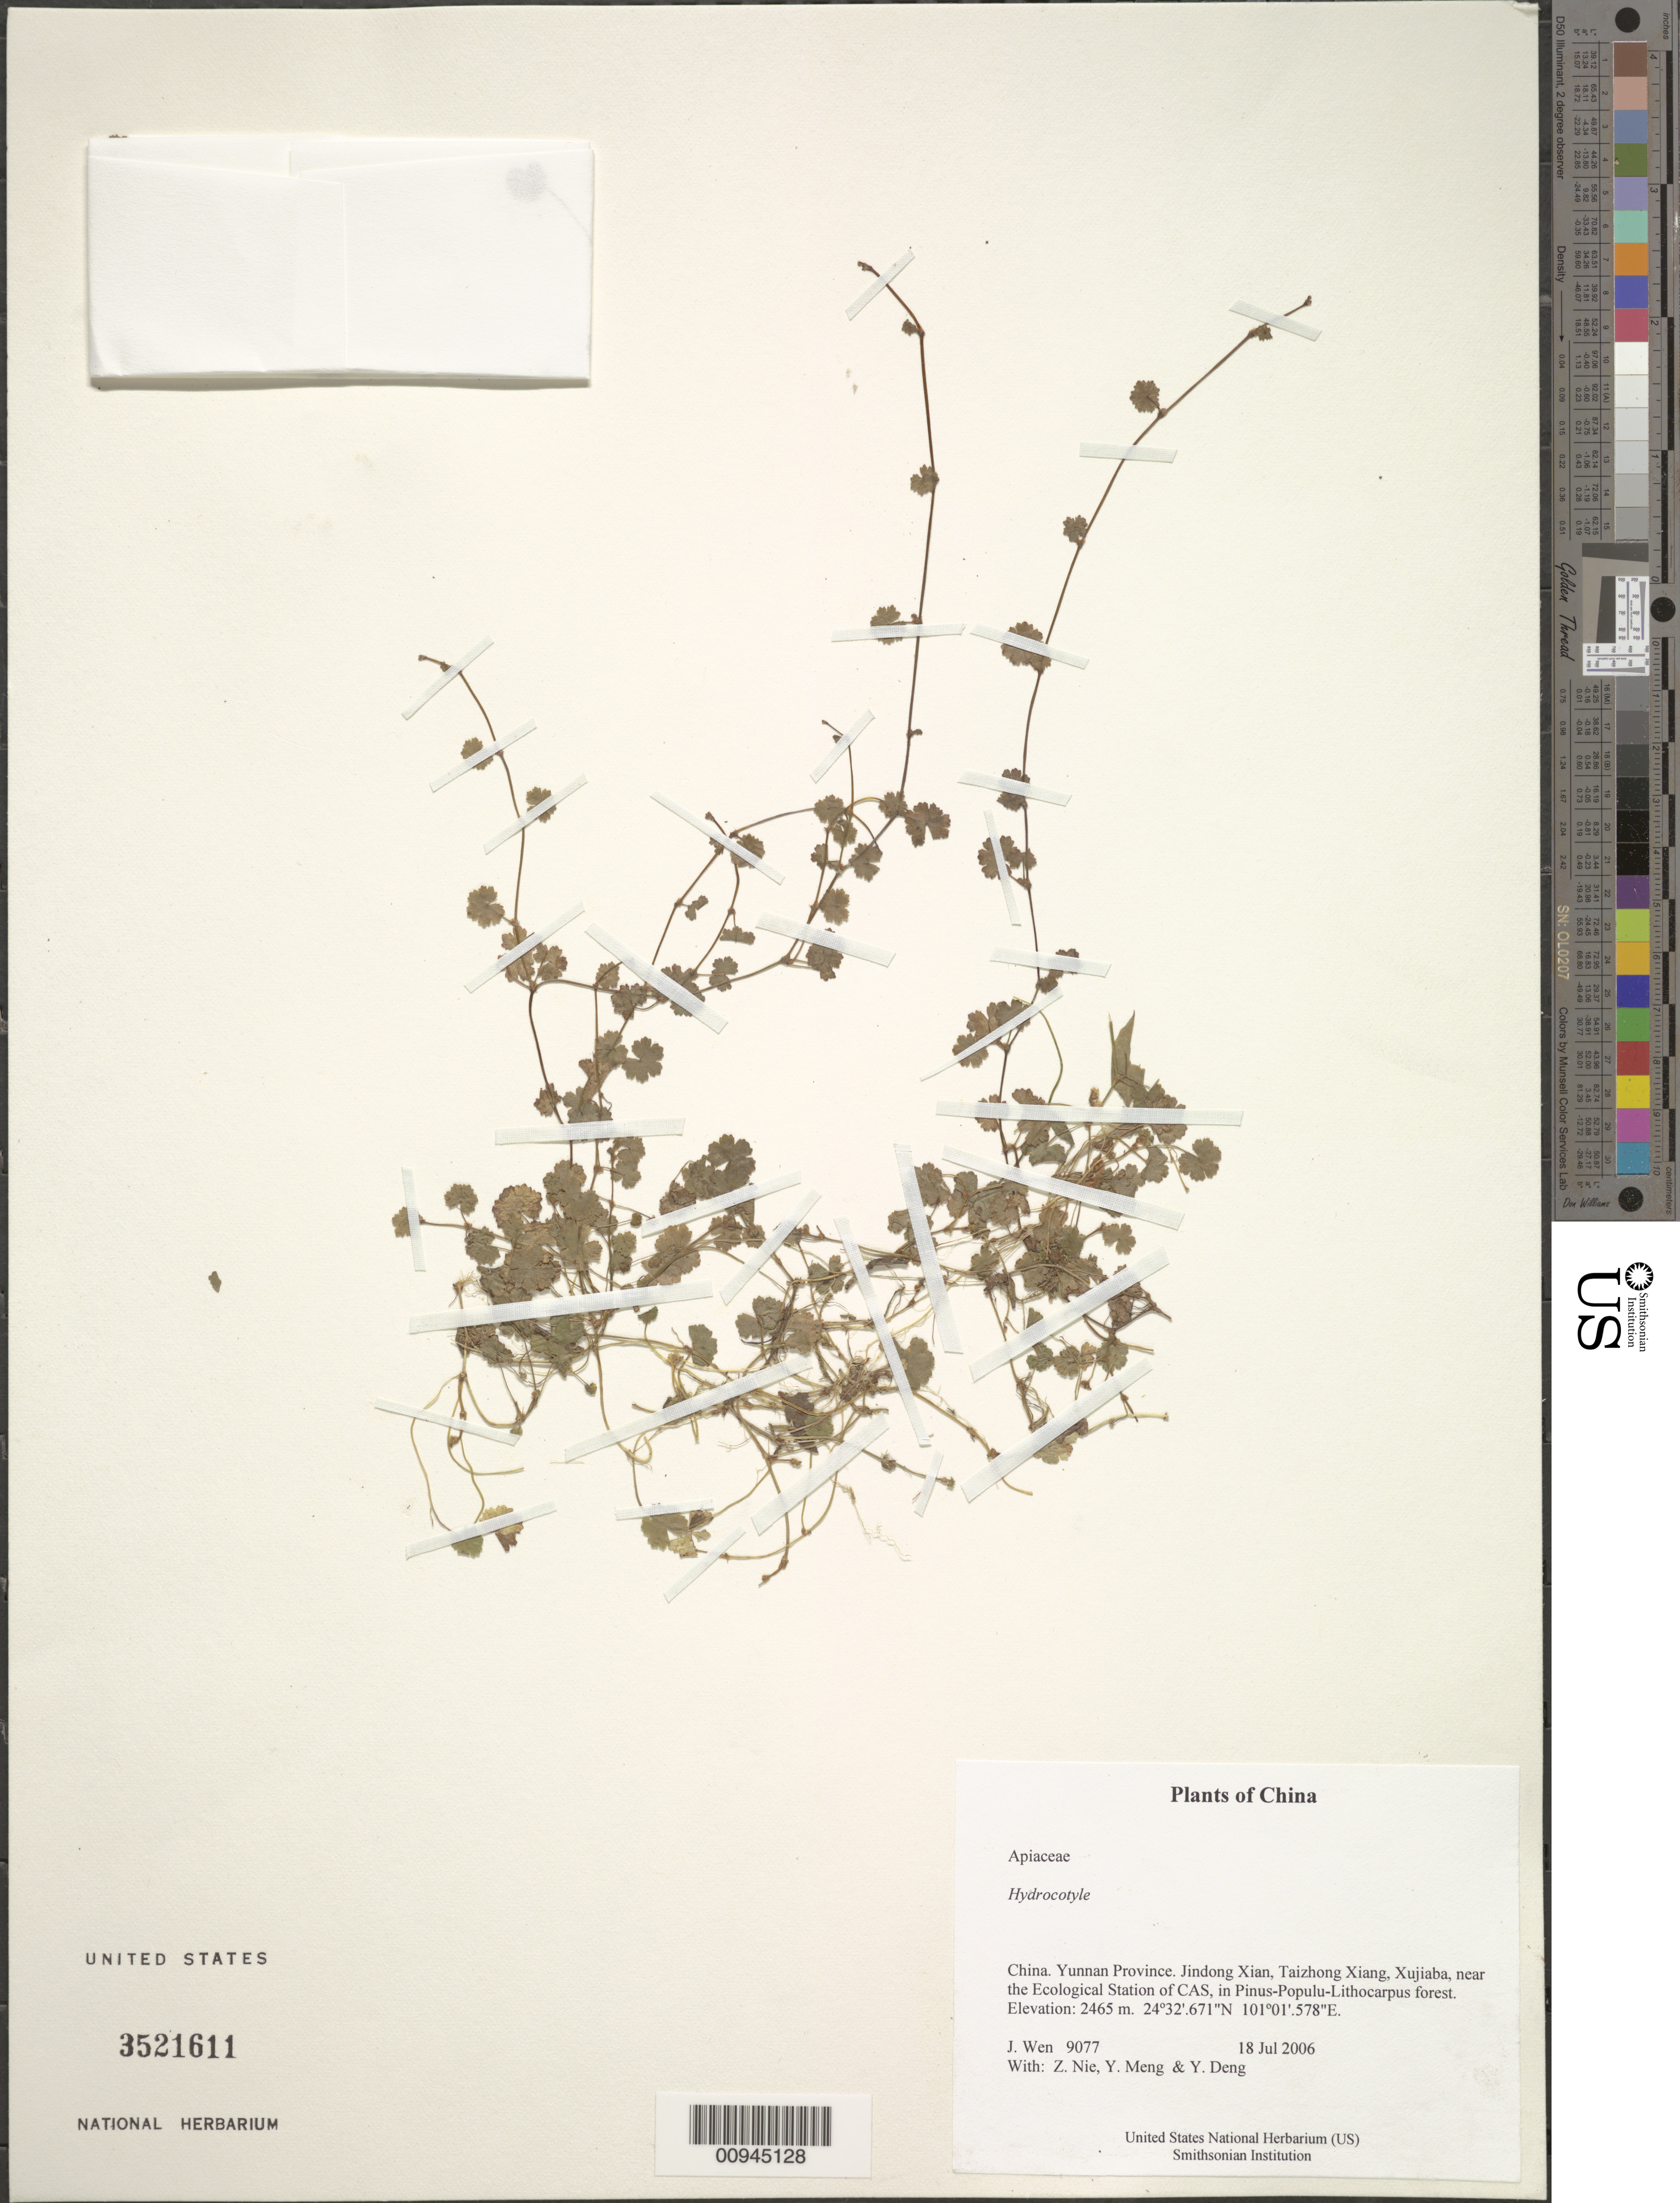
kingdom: Plantae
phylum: Tracheophyta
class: Magnoliopsida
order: Apiales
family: Araliaceae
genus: Hydrocotyle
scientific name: Hydrocotyle sp.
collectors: J. Wen, Z. Nie, Y. Meng & Y. Deng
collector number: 9077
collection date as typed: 18 Jul 2006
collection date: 2006-07-18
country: China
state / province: Yunnan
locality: Yunnan Province. Jindong Xian, Taizhong Xiang, Xujiaba, near the Ecological Station of CAS, in Pinus-Populu-Lithocarpus forest.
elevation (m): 2465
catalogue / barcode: US 3521611